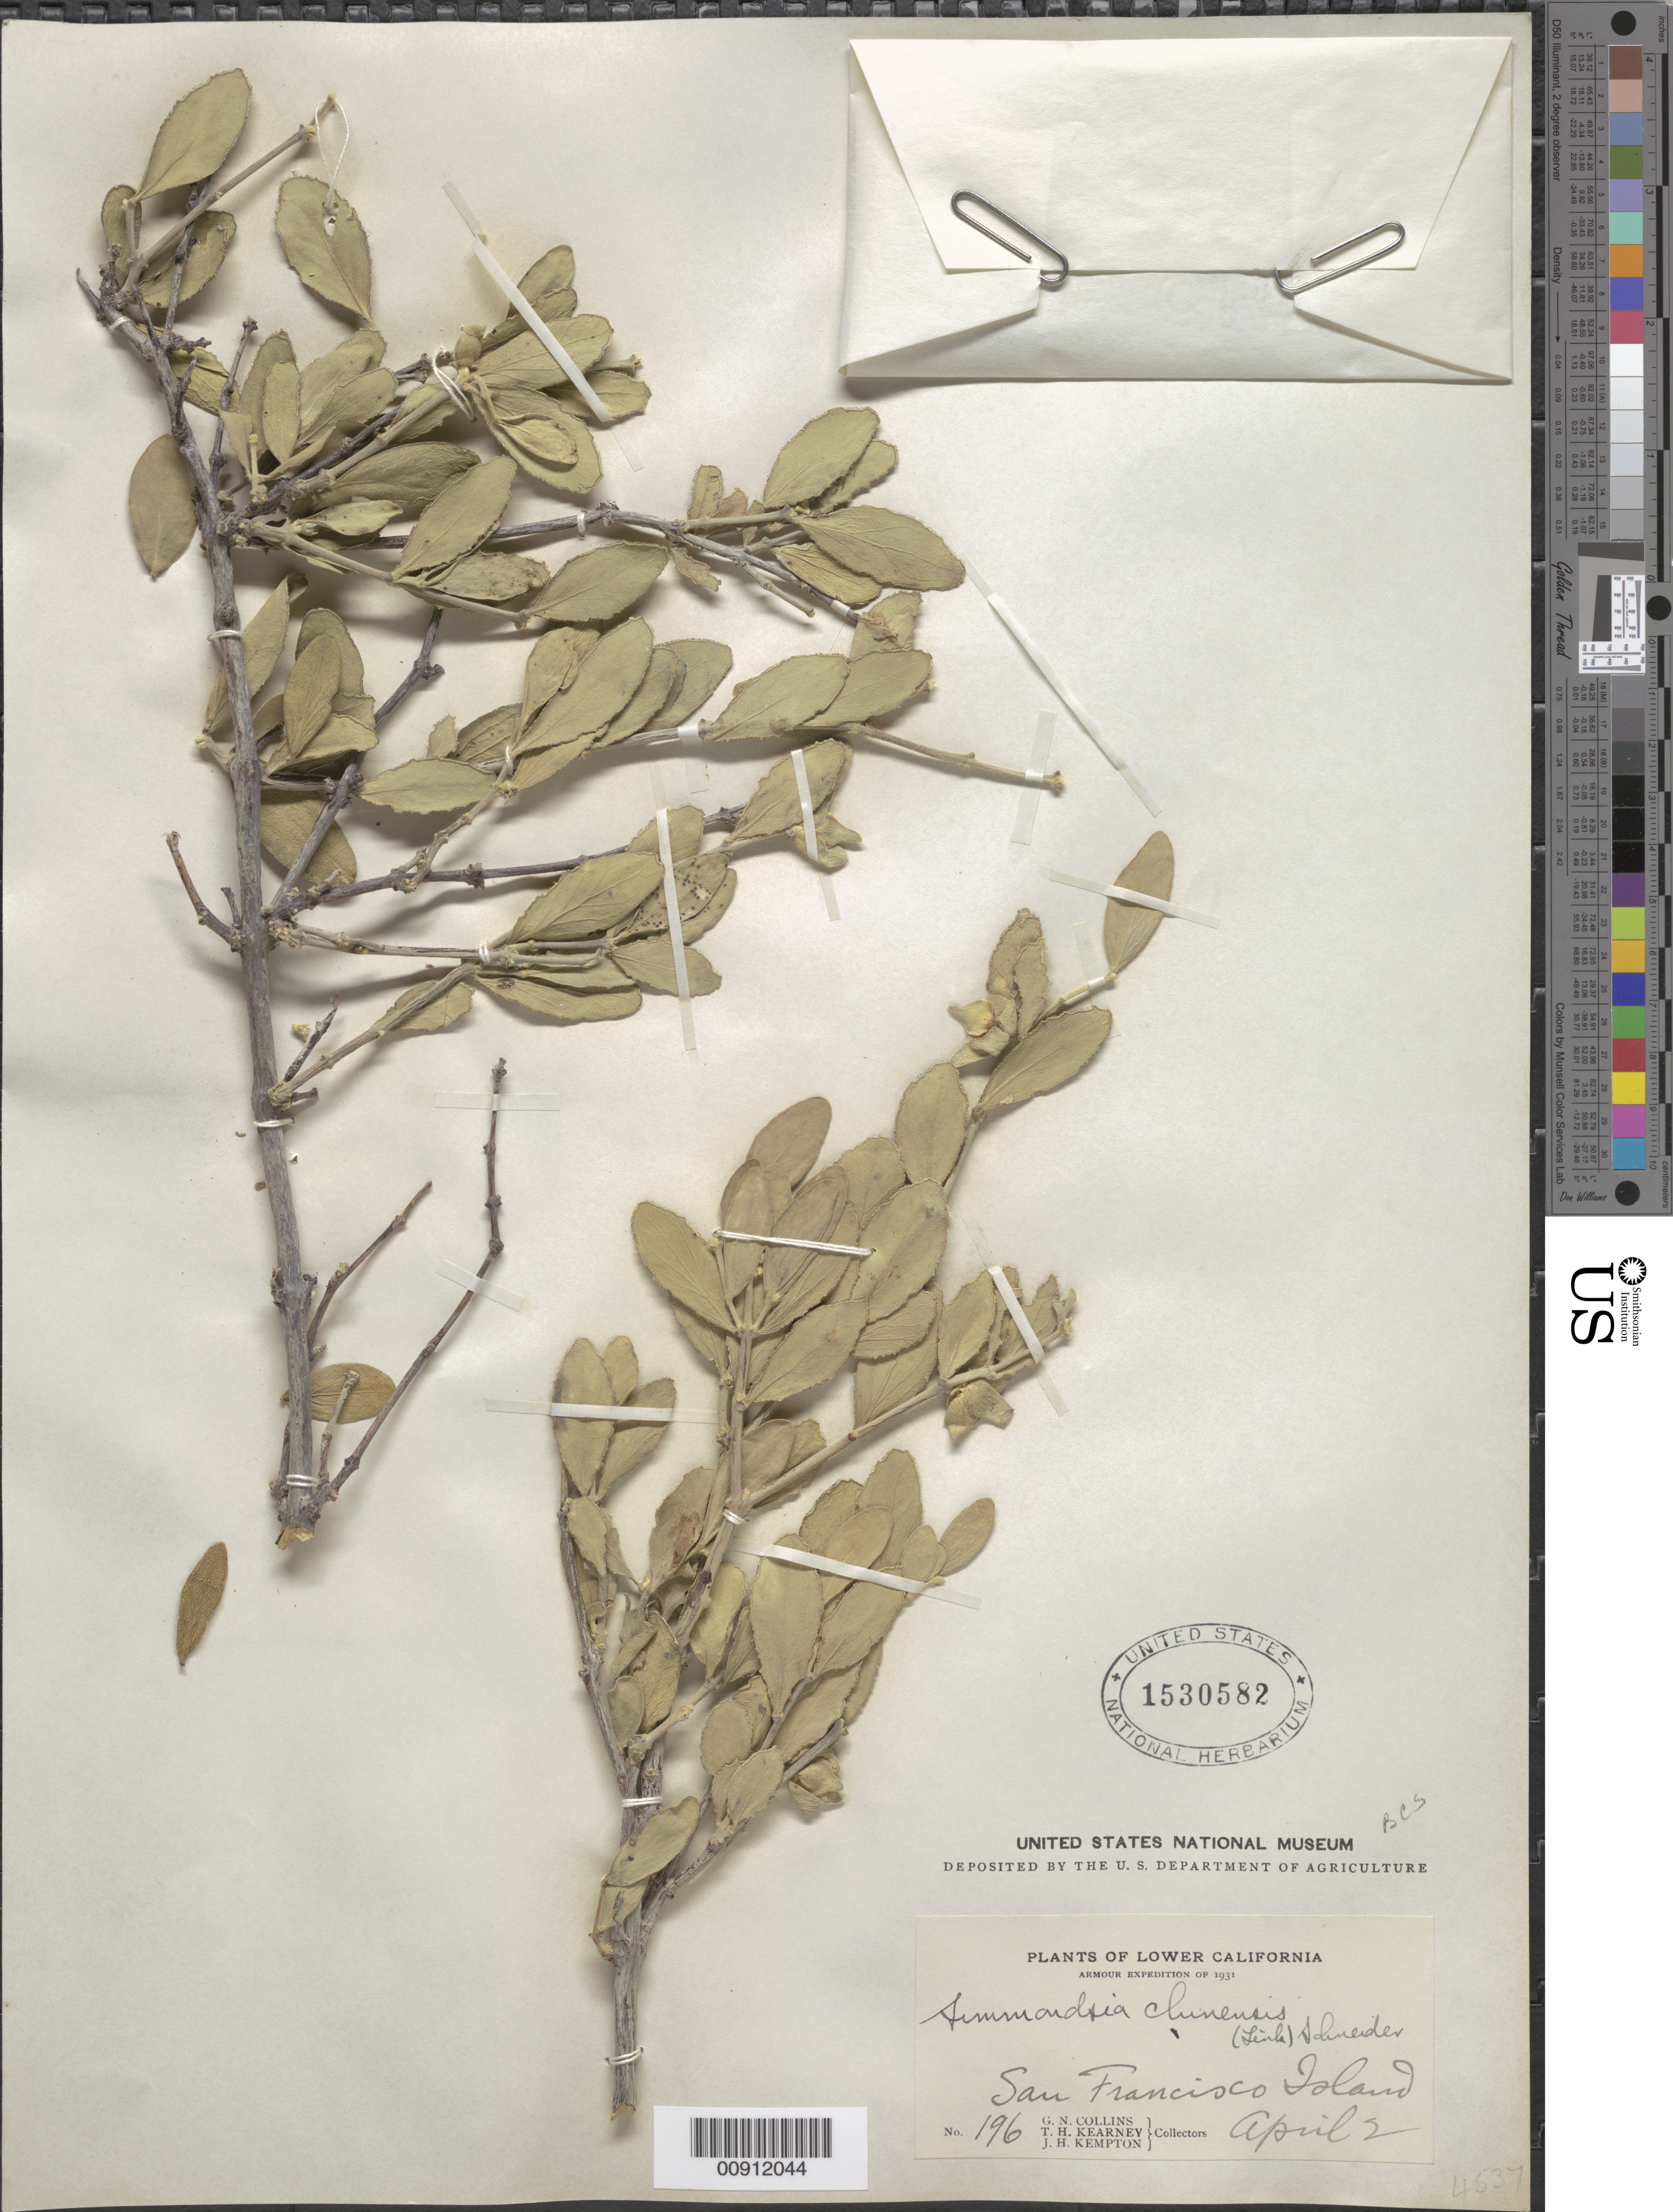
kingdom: Plantae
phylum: Tracheophyta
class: Magnoliopsida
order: Caryophyllales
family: Simmondsiaceae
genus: Simmondsia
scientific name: Simmondsia chinensis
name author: (Link) C.K. Schneid.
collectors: G. N. Collins, T. H. Kearney & J. H. Kempton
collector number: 196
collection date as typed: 02 Apr 1931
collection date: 1931-04-02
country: Mexico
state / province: Baja California Sur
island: San Francisco I.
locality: San Francisco Island. Lower California.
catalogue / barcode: US 1530582